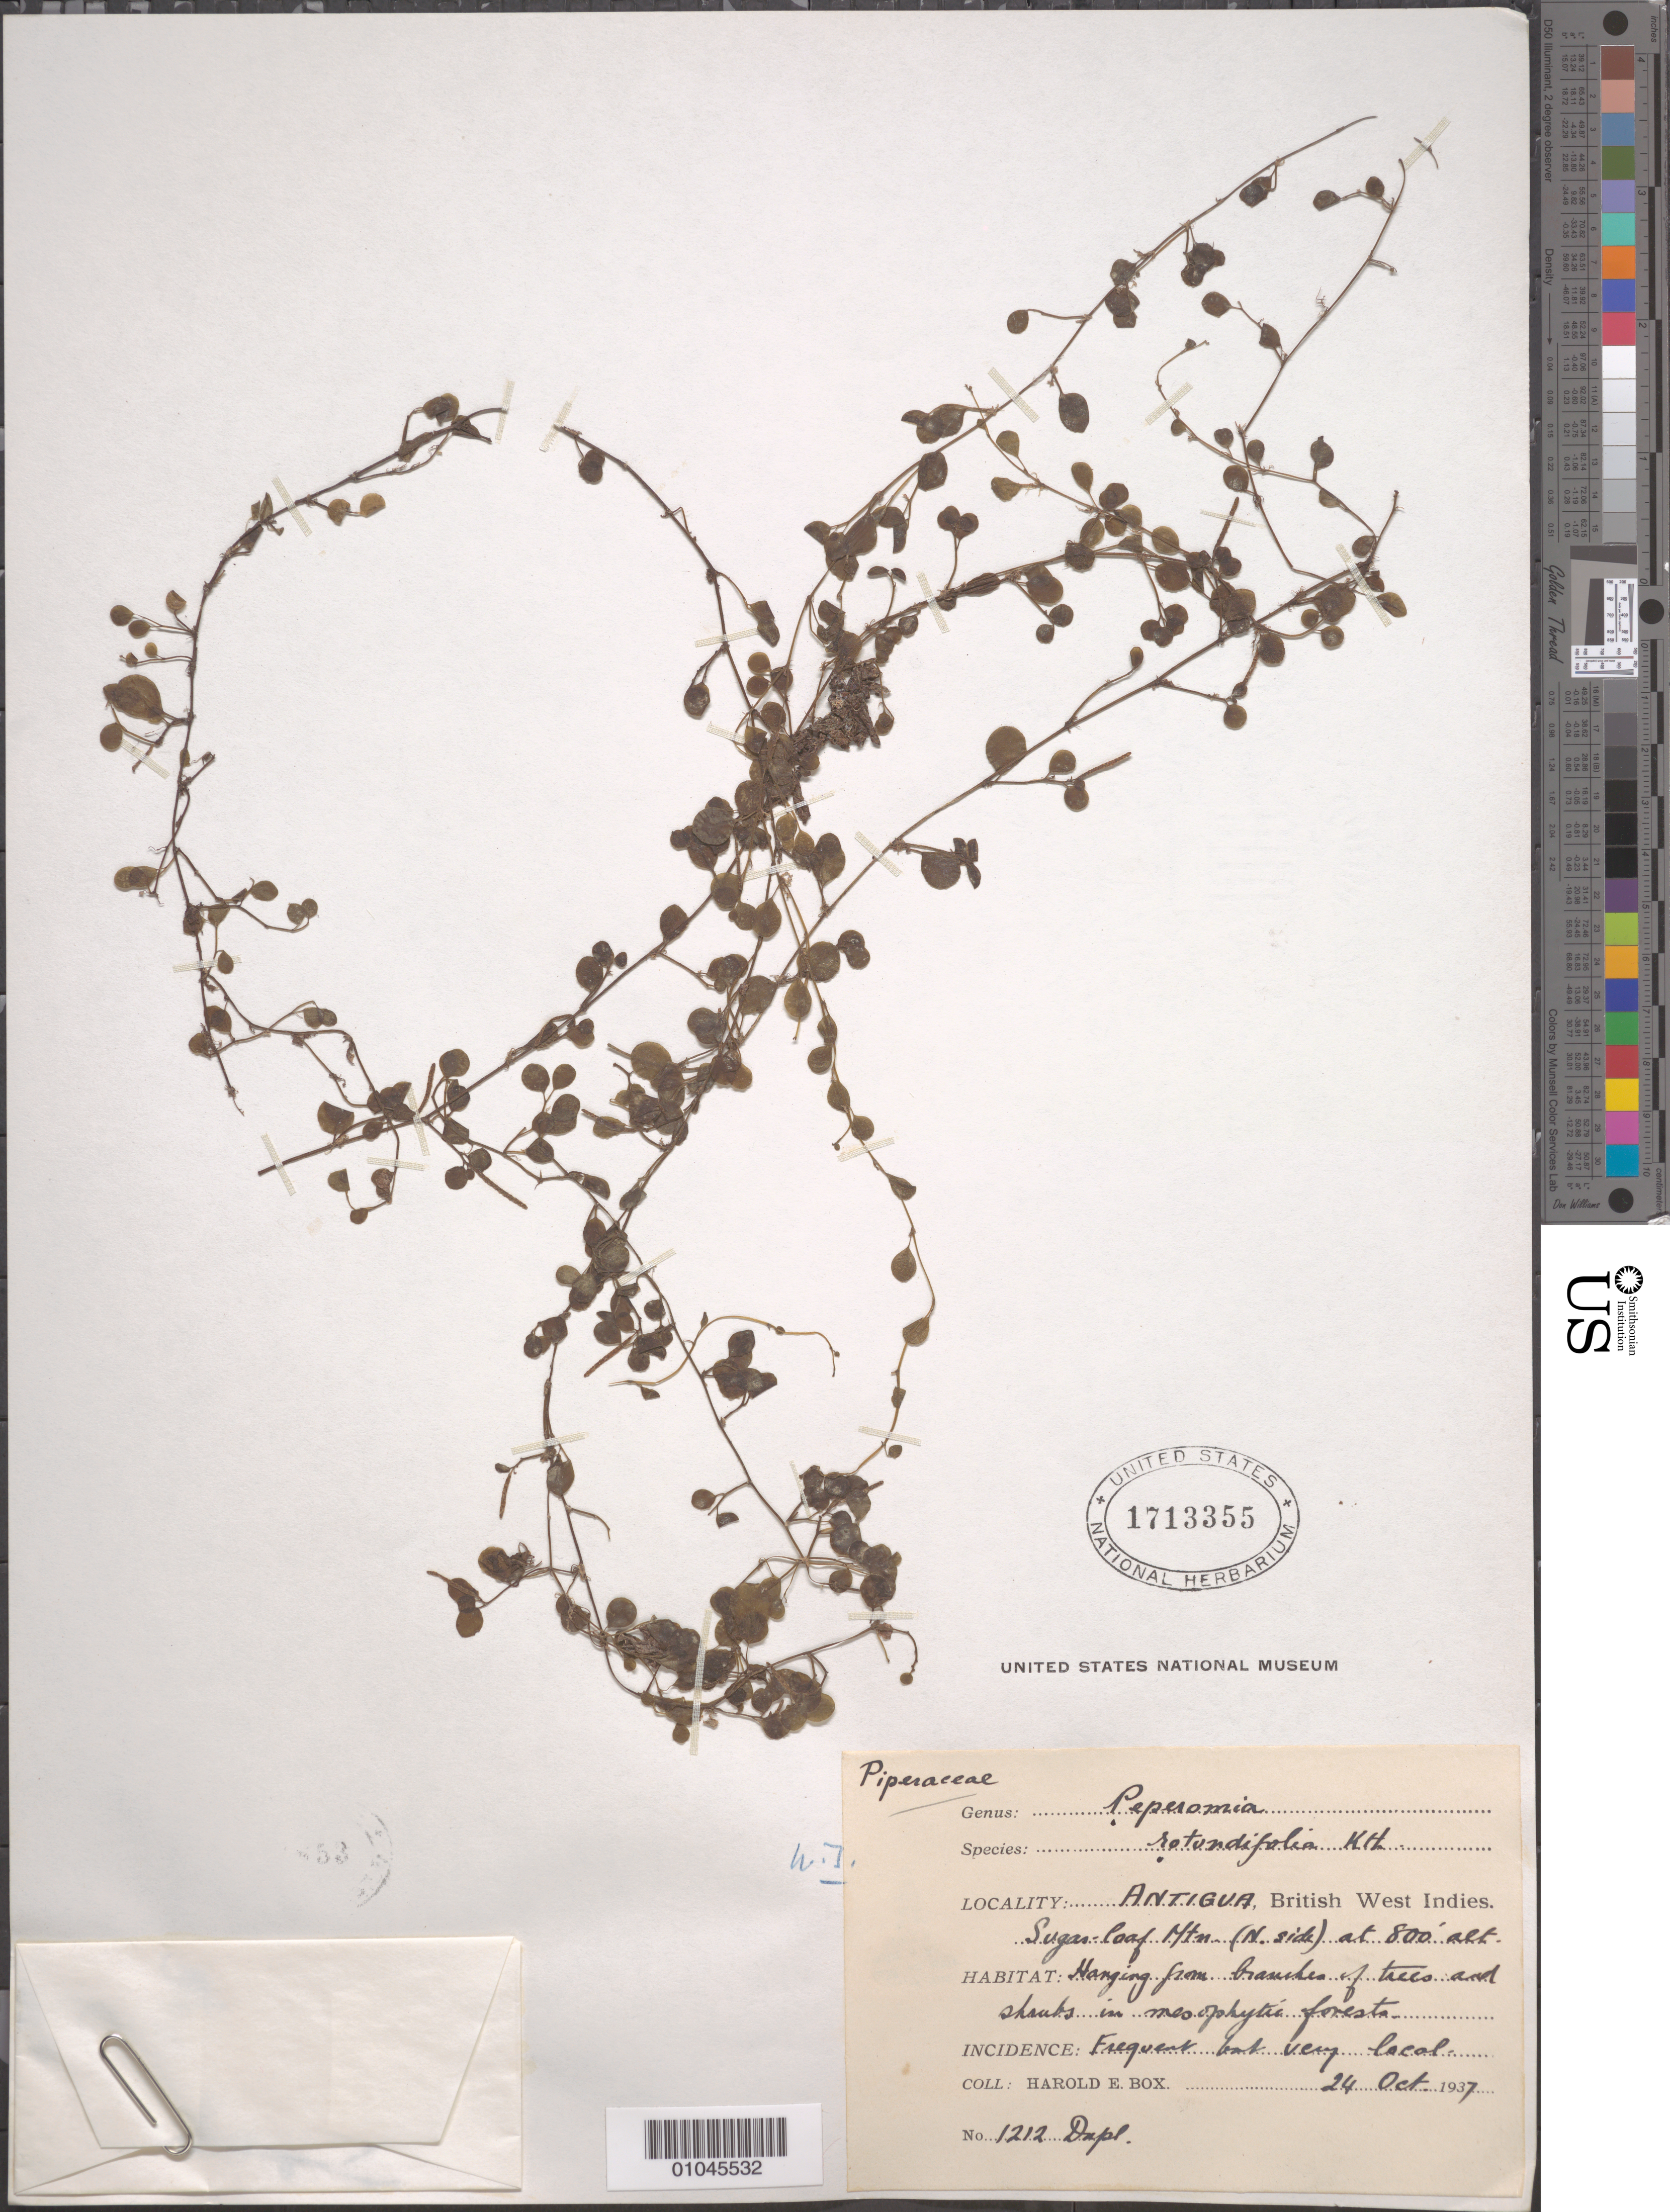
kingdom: Plantae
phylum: Tracheophyta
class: Magnoliopsida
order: Piperales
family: Piperaceae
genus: Peperomia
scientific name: Peperomia rotundifolia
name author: (L.) Kunth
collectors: H. E. Box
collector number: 1212 duplicate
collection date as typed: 24 Oct 1937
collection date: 1937-10-24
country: Antigua and Barbuda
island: Antigua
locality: Sugar-loaf Mt. N side.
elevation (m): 244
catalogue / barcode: US 1713355